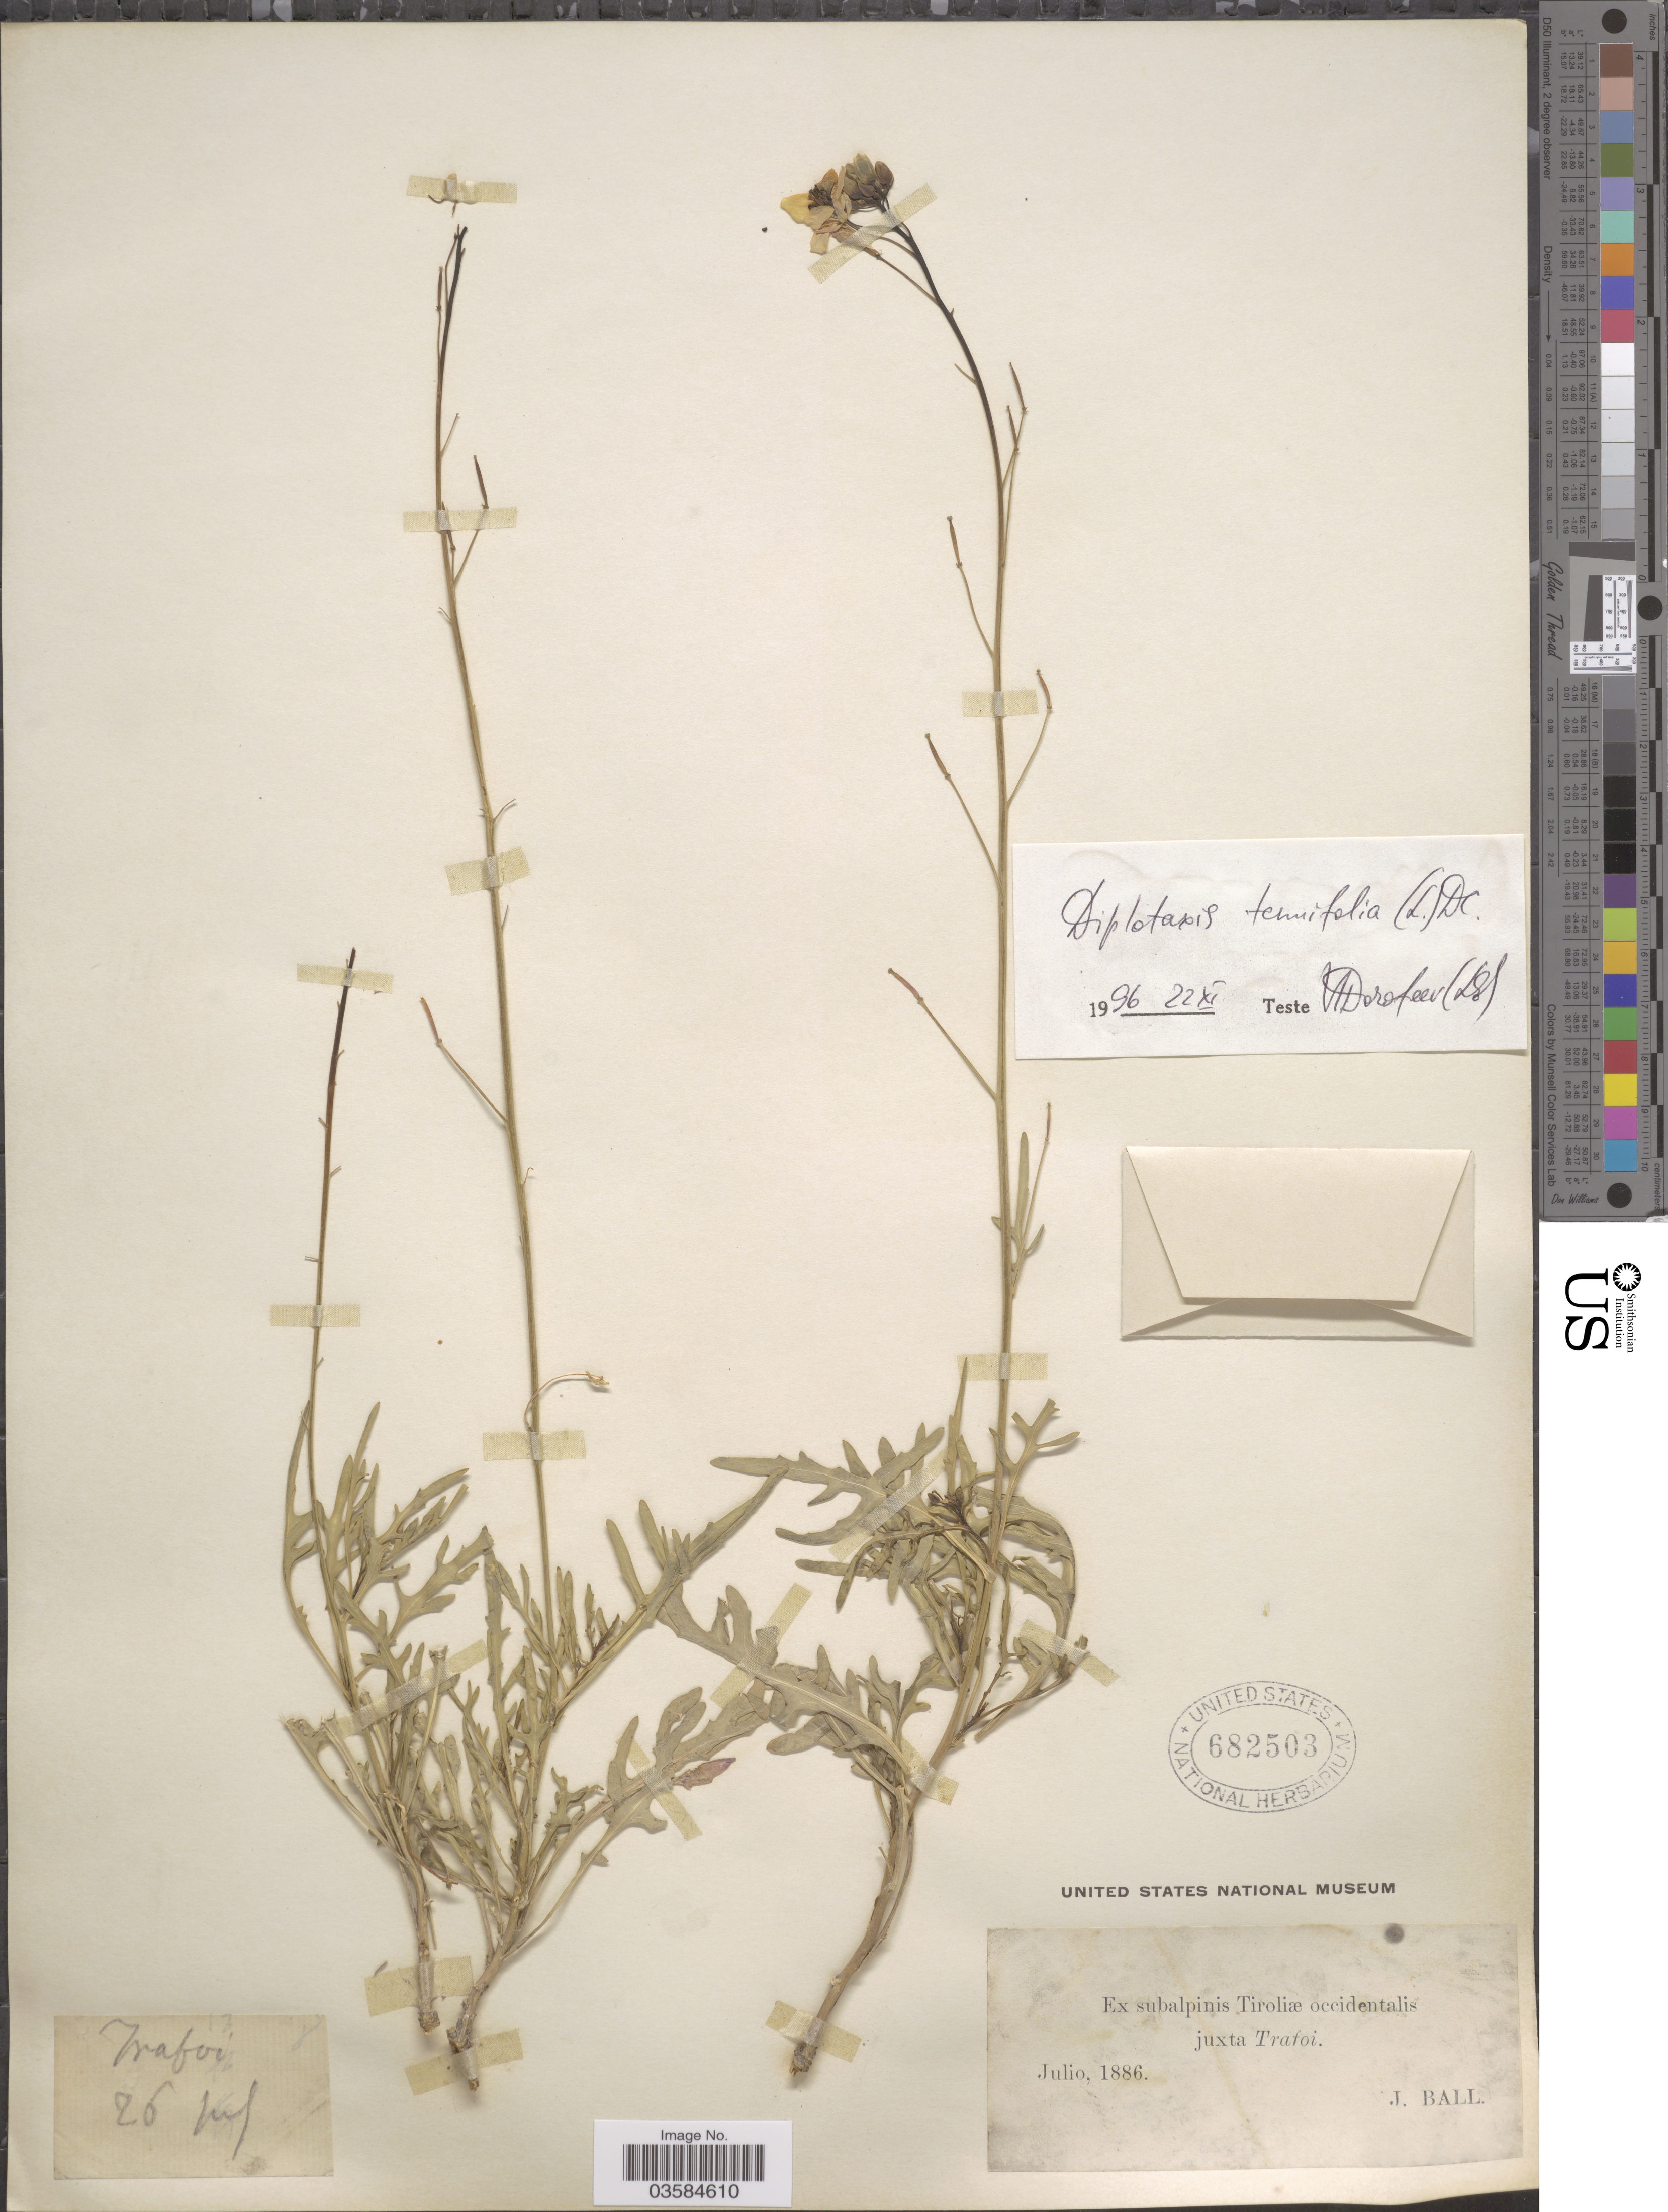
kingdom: Plantae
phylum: Tracheophyta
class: Magnoliopsida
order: Brassicales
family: Brassicaceae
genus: Diplotaxis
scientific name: Diplotaxis tenuifolia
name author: (L.) DC.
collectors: J. Ball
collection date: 1886-07-26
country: Italy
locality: Ex subalpinis Tiroliæ occidentalis juxta Trafoi.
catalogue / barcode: US 682503